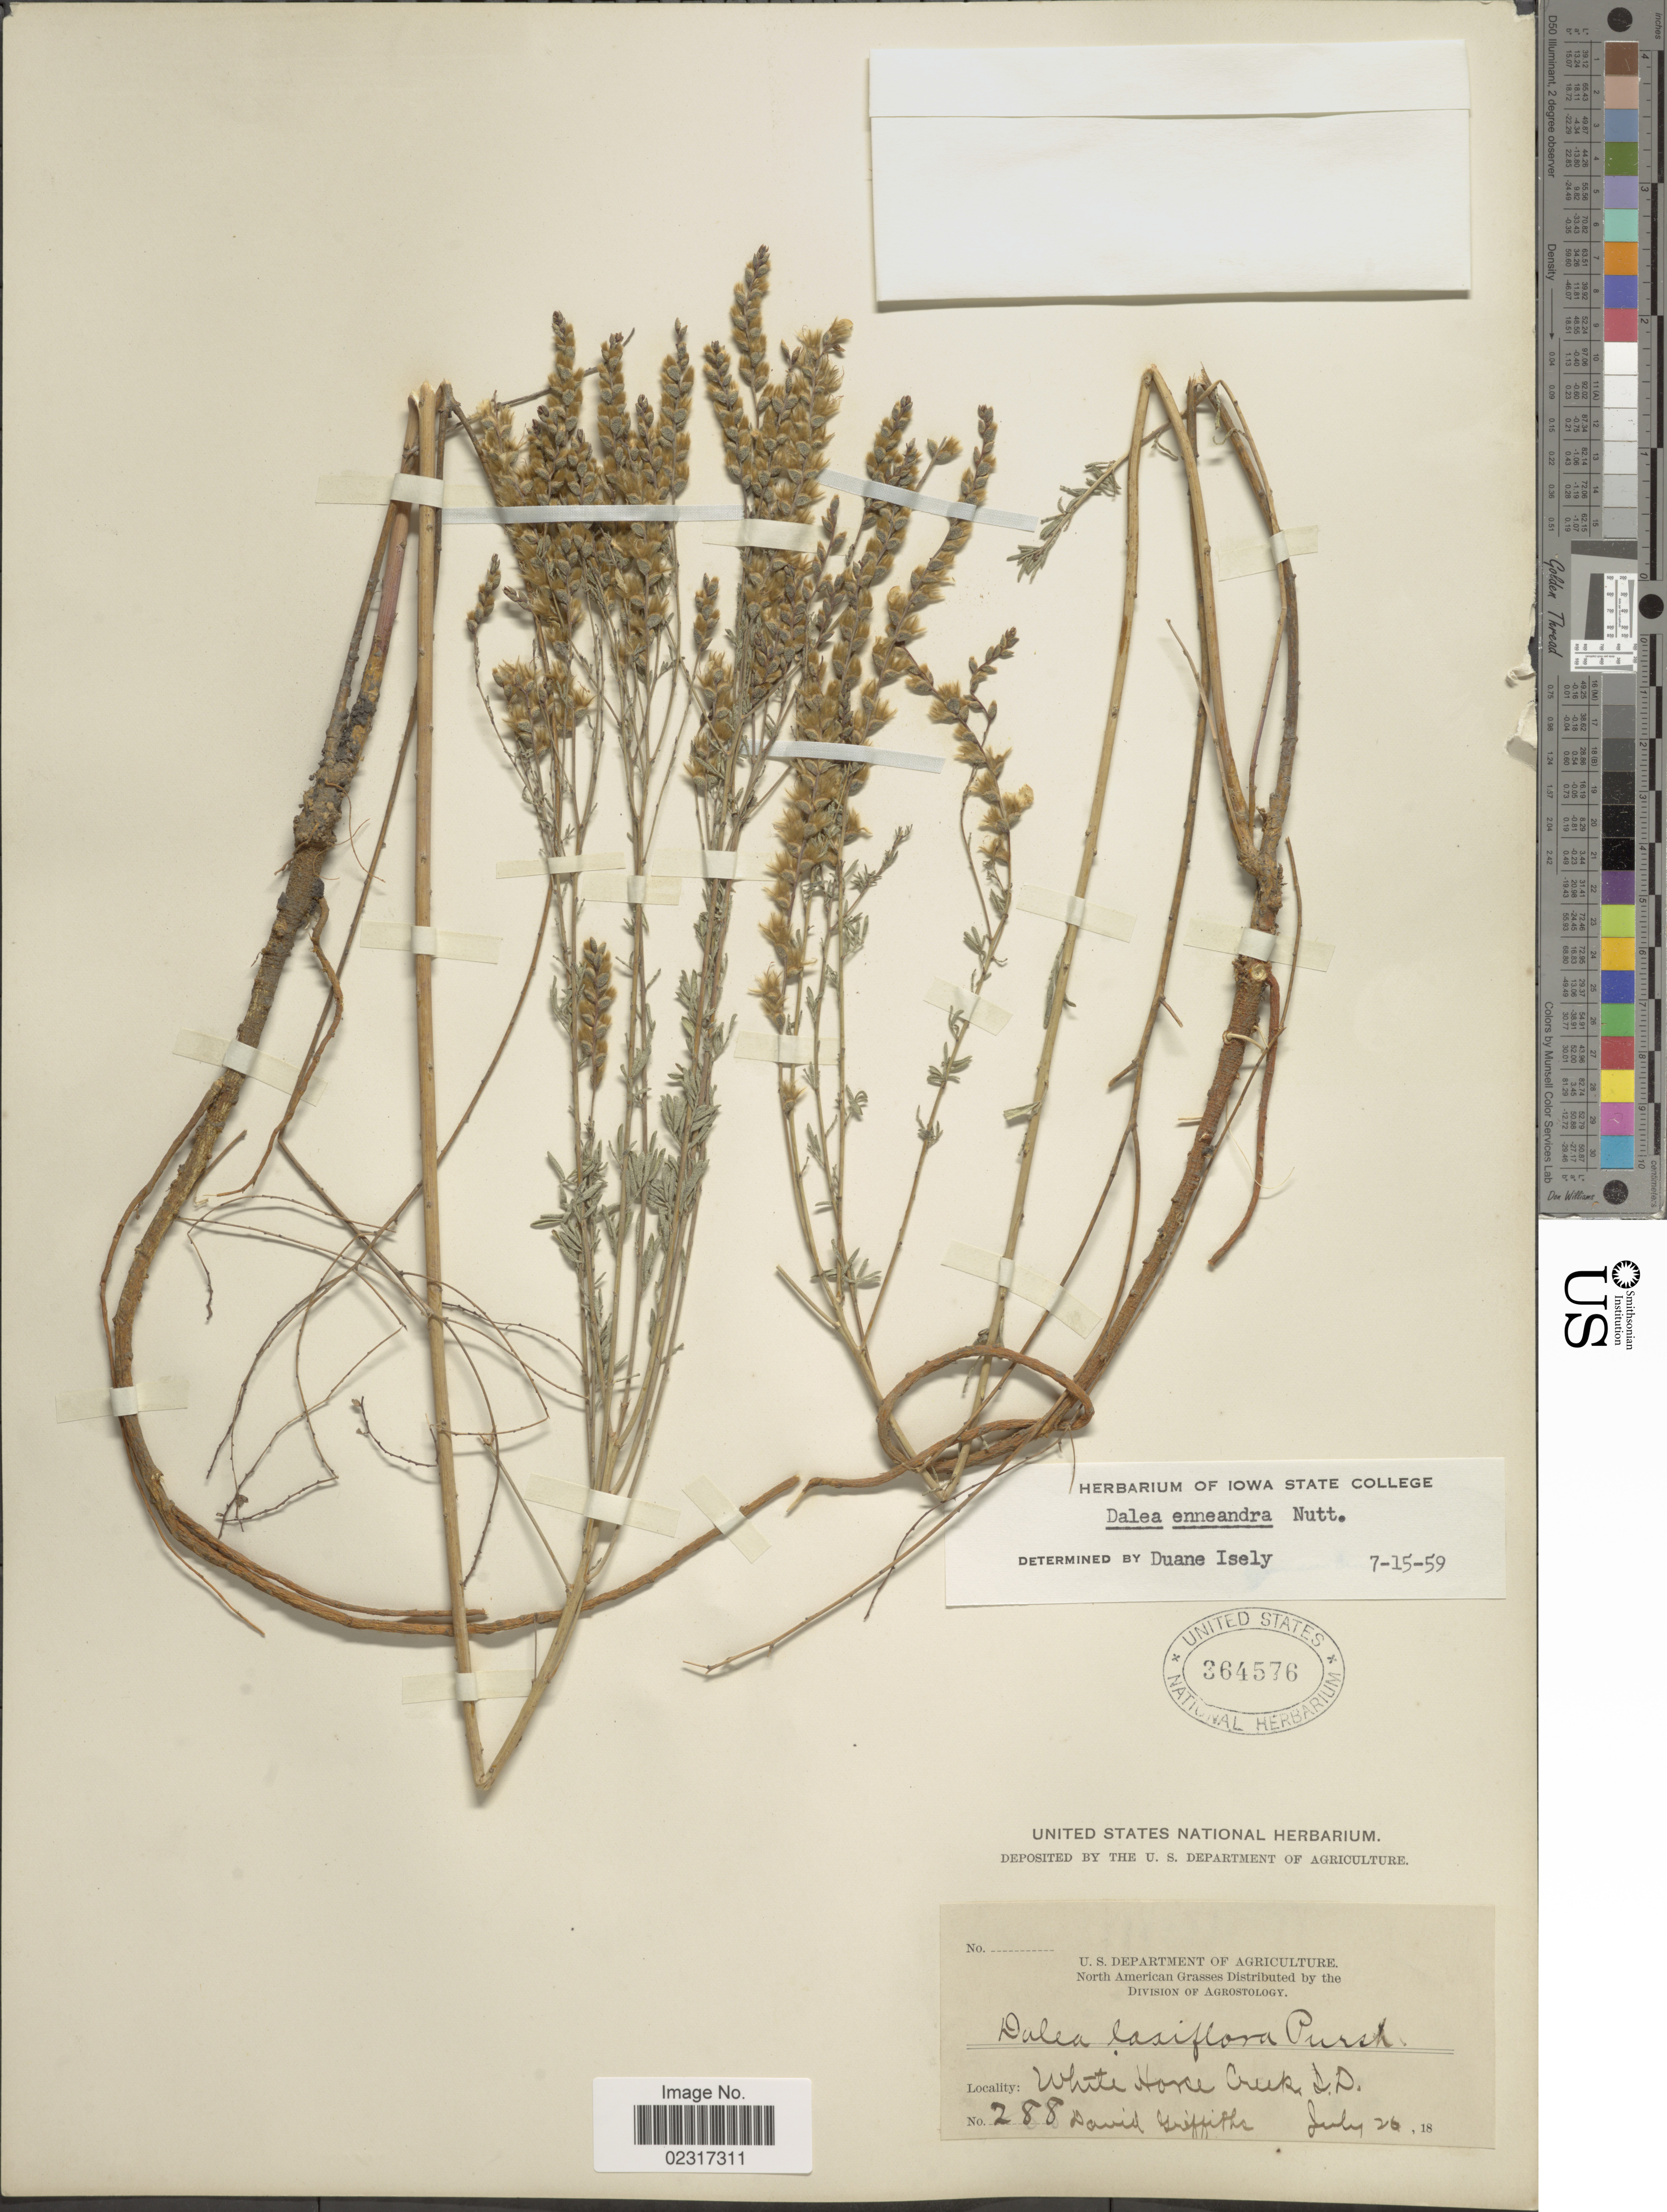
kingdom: Plantae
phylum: Tracheophyta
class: Magnoliopsida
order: Fabales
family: Fabaceae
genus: Dalea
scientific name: Dalea enneandra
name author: Nutt.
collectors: D. Griffiths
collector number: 288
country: United States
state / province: South Dakota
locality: White Horse Creek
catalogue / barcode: US 364576